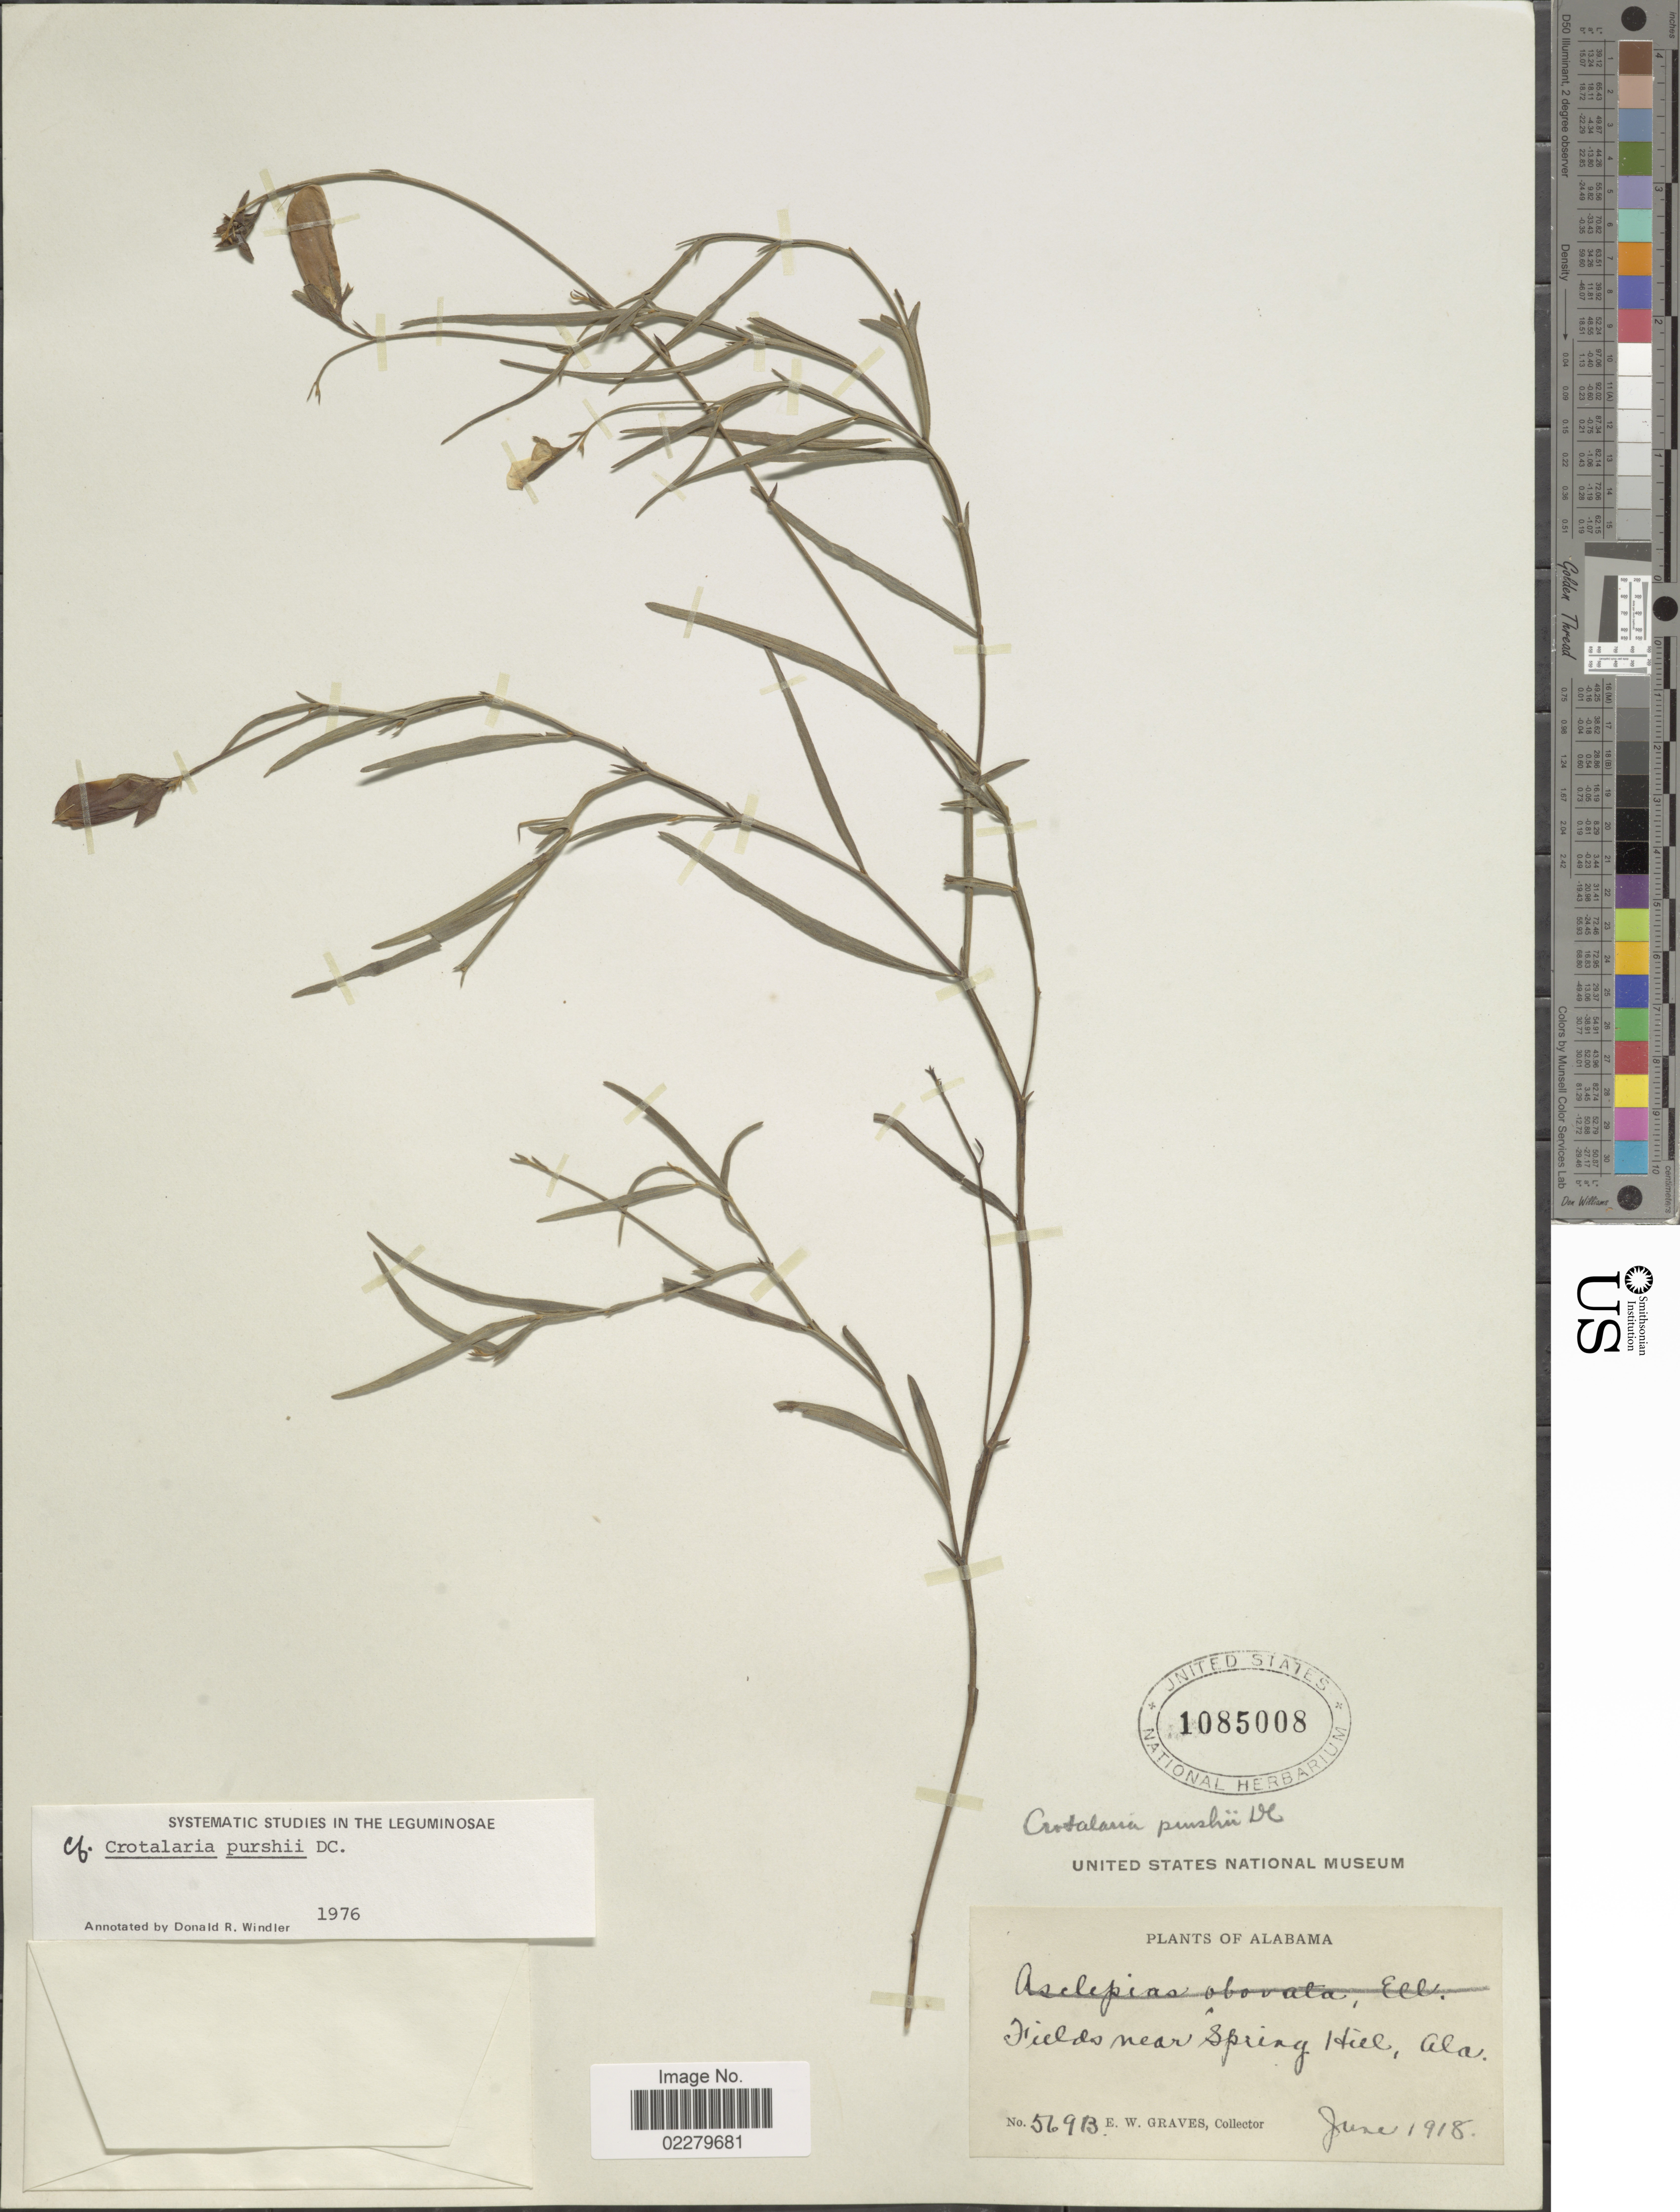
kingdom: Plantae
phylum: Tracheophyta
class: Magnoliopsida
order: Fabales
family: Fabaceae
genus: Crotalaria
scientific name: Crotalaria purshii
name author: DC.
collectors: E. Graves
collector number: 56913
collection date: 1918-06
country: United States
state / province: Alabama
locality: Fields near Spring Hill, Ala.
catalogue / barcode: US 1085008